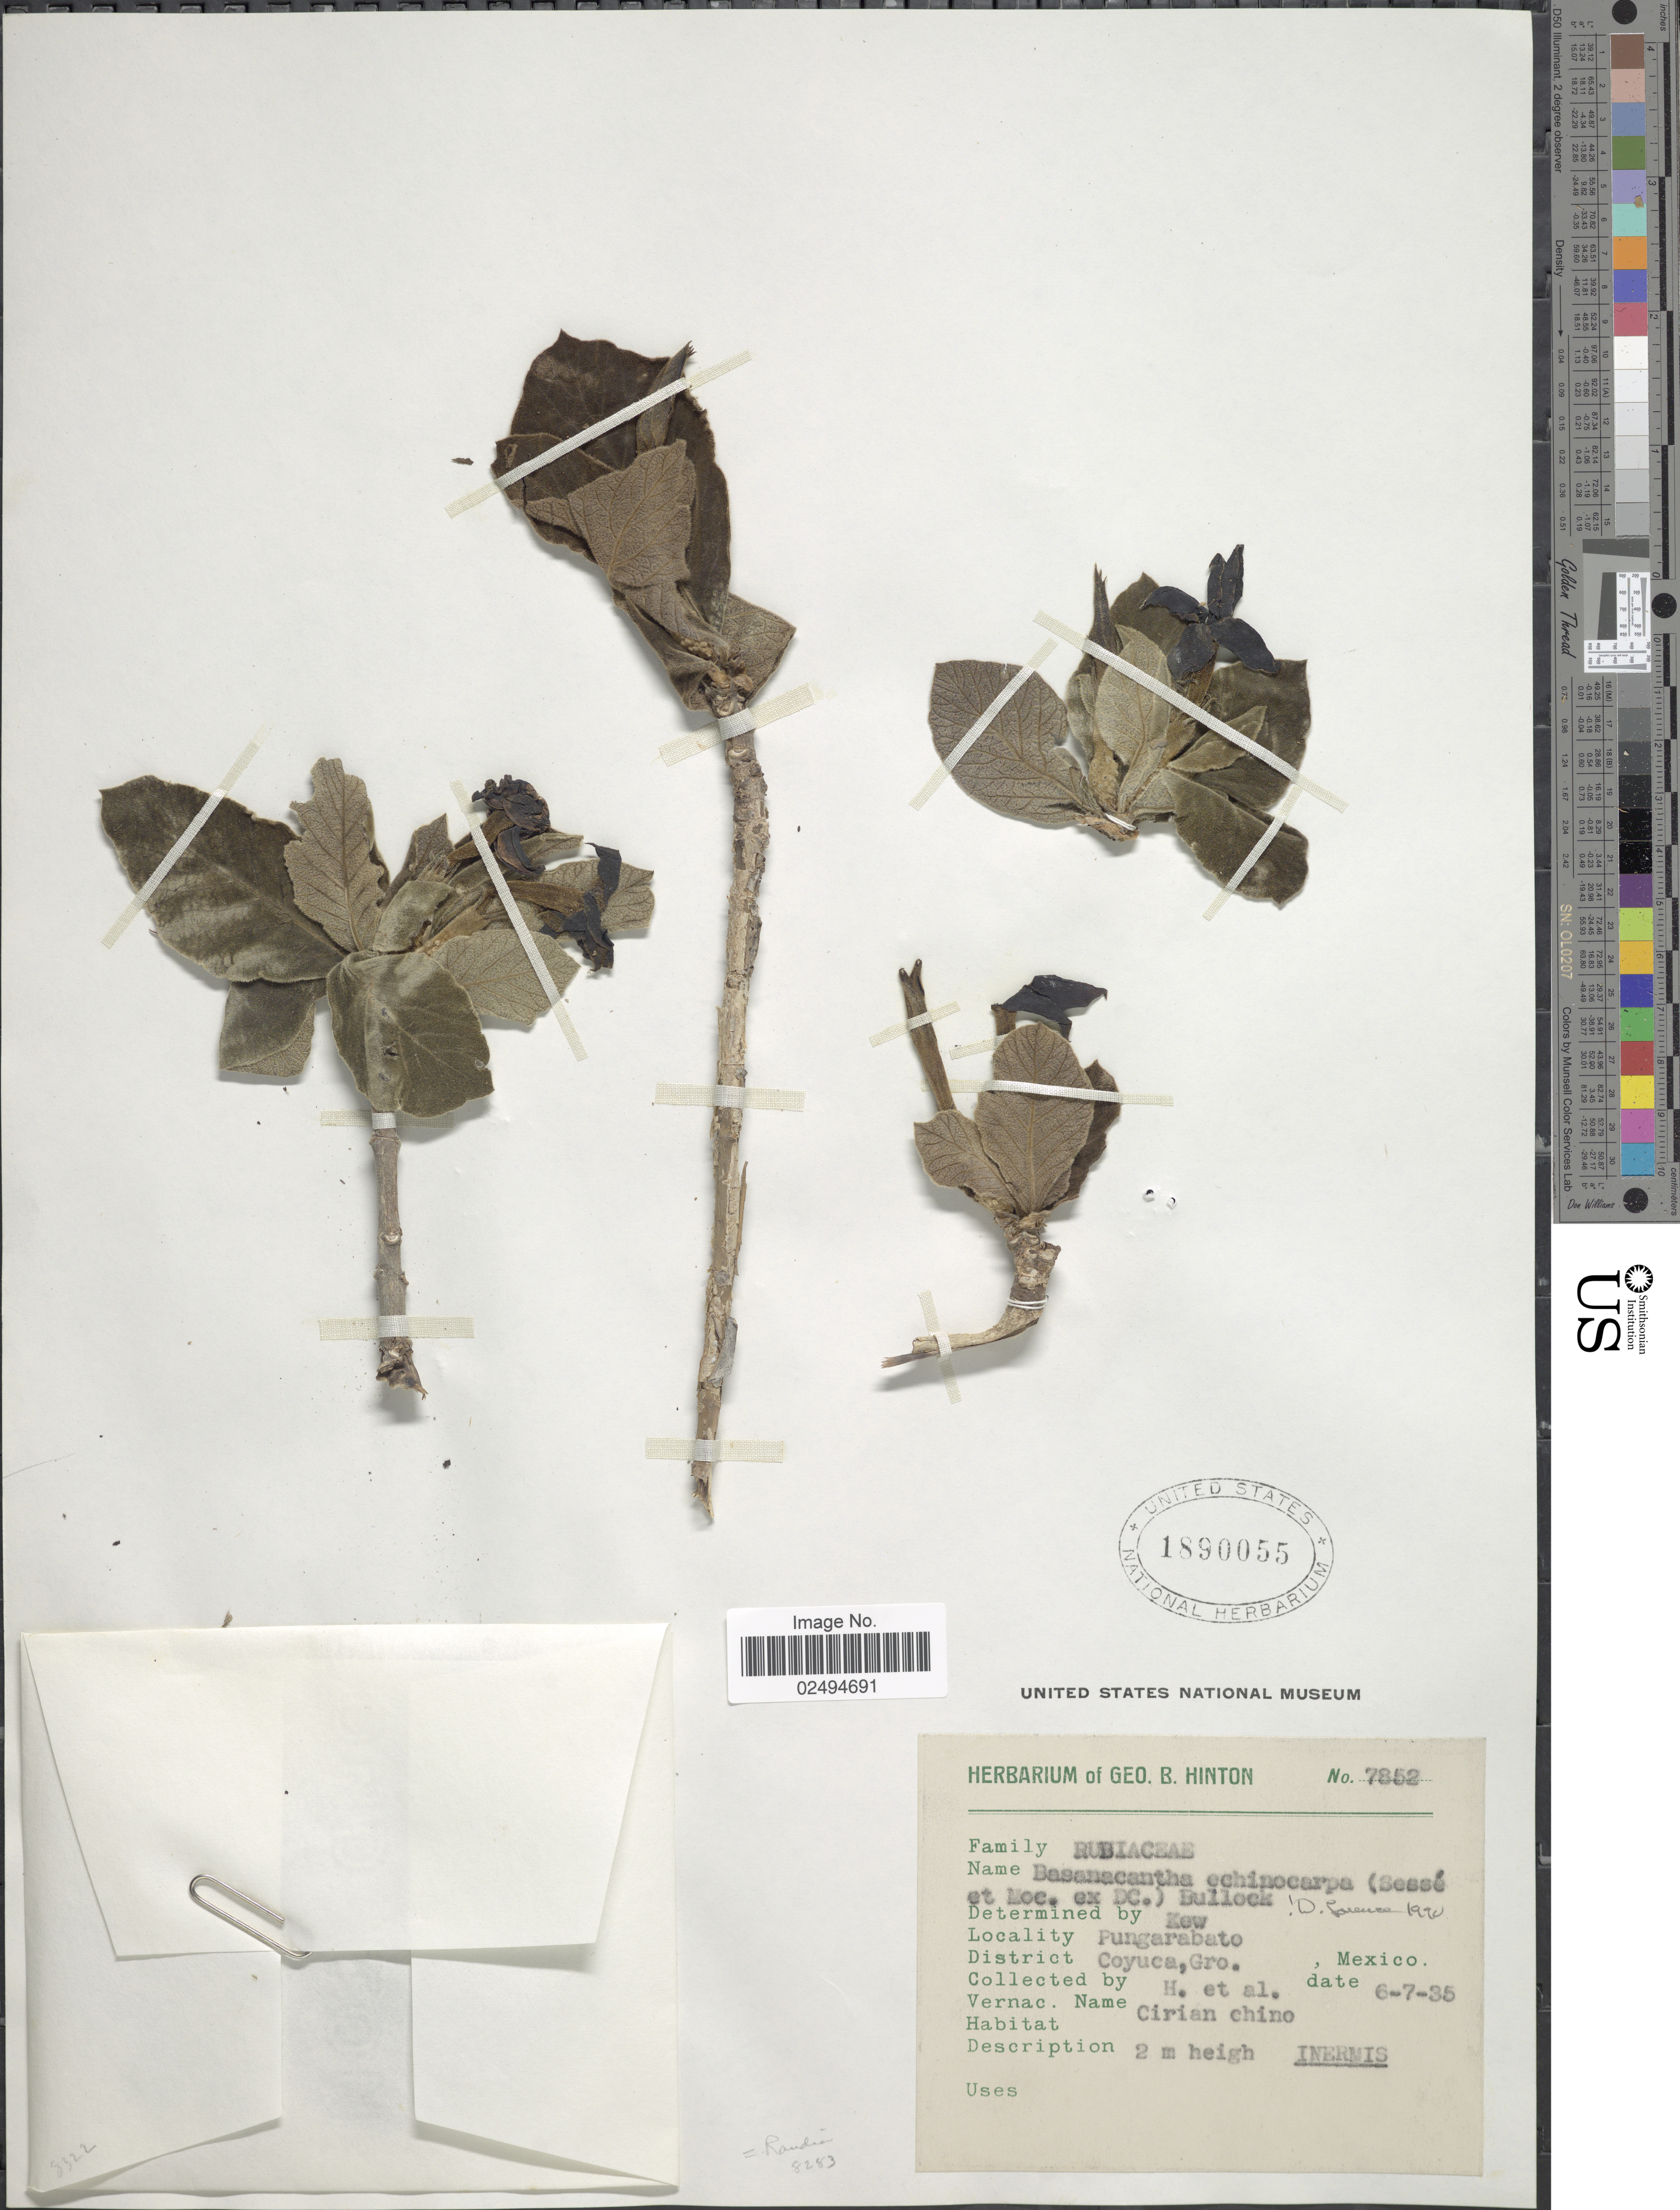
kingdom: Plantae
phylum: Tracheophyta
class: Magnoliopsida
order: Gentianales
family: Rubiaceae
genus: Randia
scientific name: Randia echinocarpa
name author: Sessé & Moc. ex DC.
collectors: G. B. Hinton & et al.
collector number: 7853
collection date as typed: Transcribed d/m/y: 7/6/35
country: Mexico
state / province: Guerrero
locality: Pungarabato, District Coyuca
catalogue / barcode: US 1890055